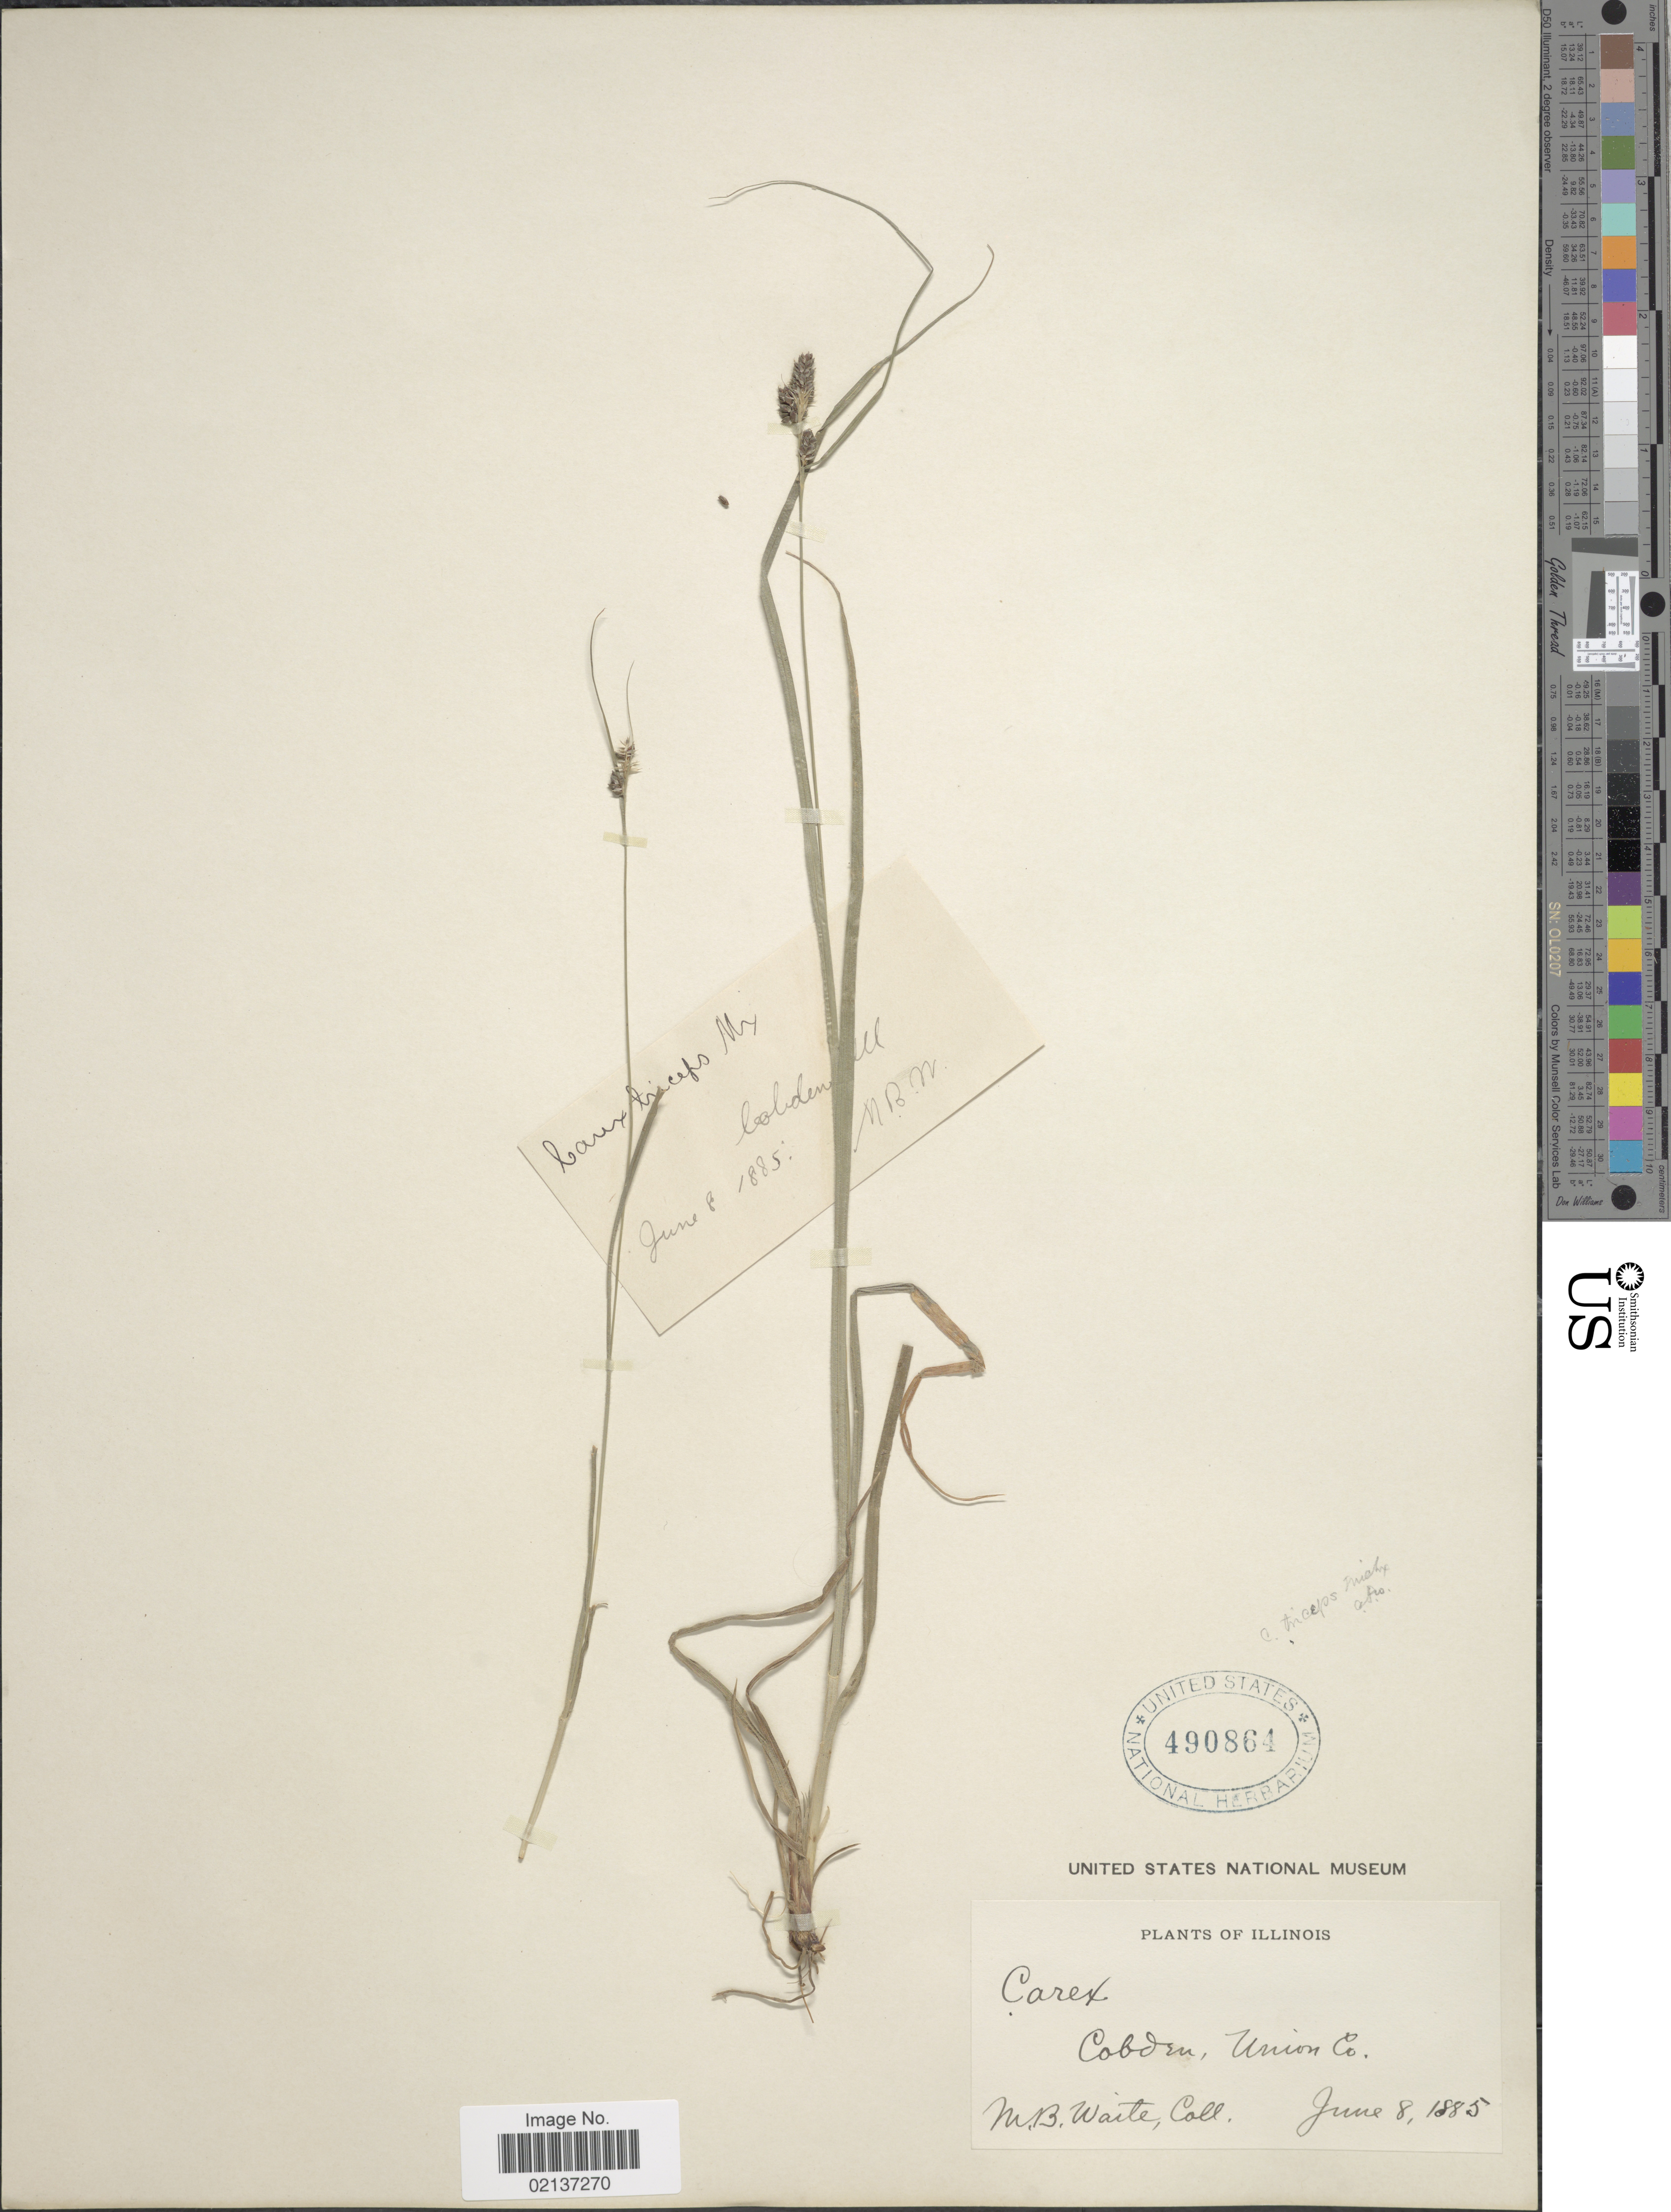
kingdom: Plantae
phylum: Tracheophyta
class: Liliopsida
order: Poales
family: Cyperaceae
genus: Carex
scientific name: Carex hirsutella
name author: Mack.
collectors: M. B. Waite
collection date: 1885-06-08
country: United States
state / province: Illinois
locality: Cobden, Union Co.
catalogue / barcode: US 490864